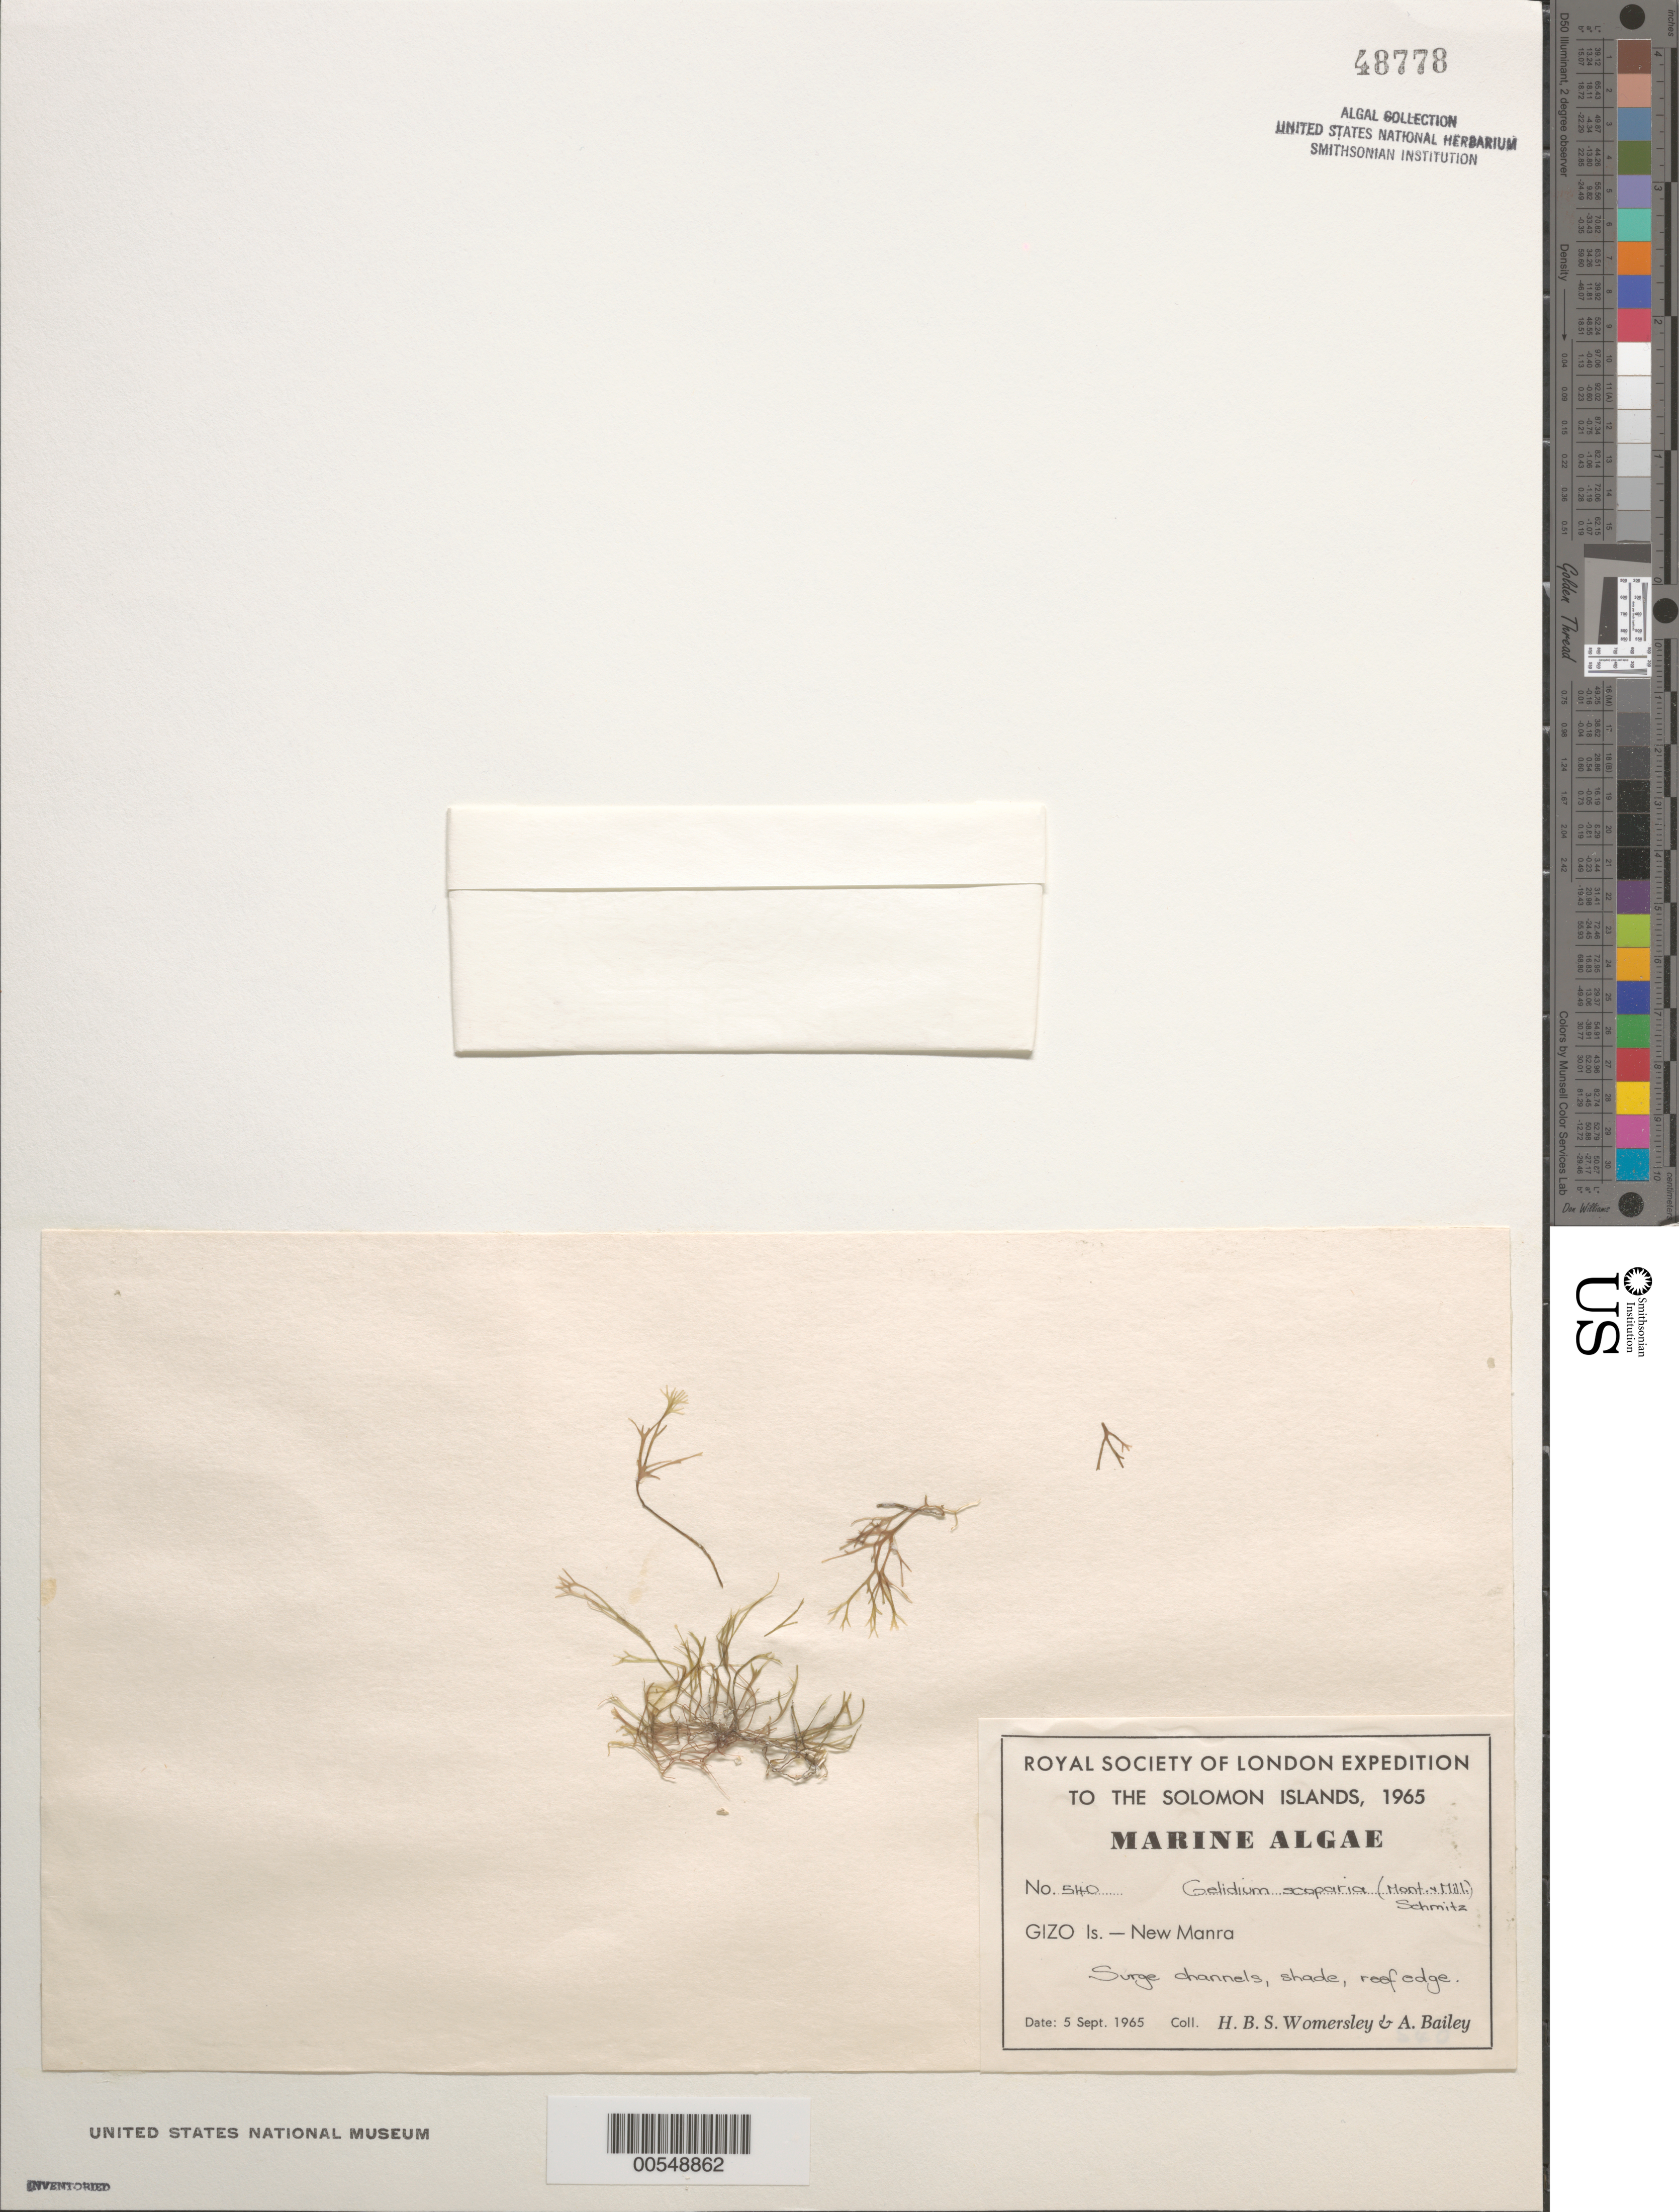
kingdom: Plantae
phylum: Rhodophyta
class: Florideophyceae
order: Rhodymeniales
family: Lomentariaceae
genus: Ceratodictyon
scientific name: Ceratodictyon scoparium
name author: (Mont. & Millardet) R.E. Norris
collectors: H. B. S. Womersley & A. Bailey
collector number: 540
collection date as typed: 05 Sep 1965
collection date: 1965-09-05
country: Solomon Islands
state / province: Western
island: Ghizo [Gizo]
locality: New Manra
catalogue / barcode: US 48778